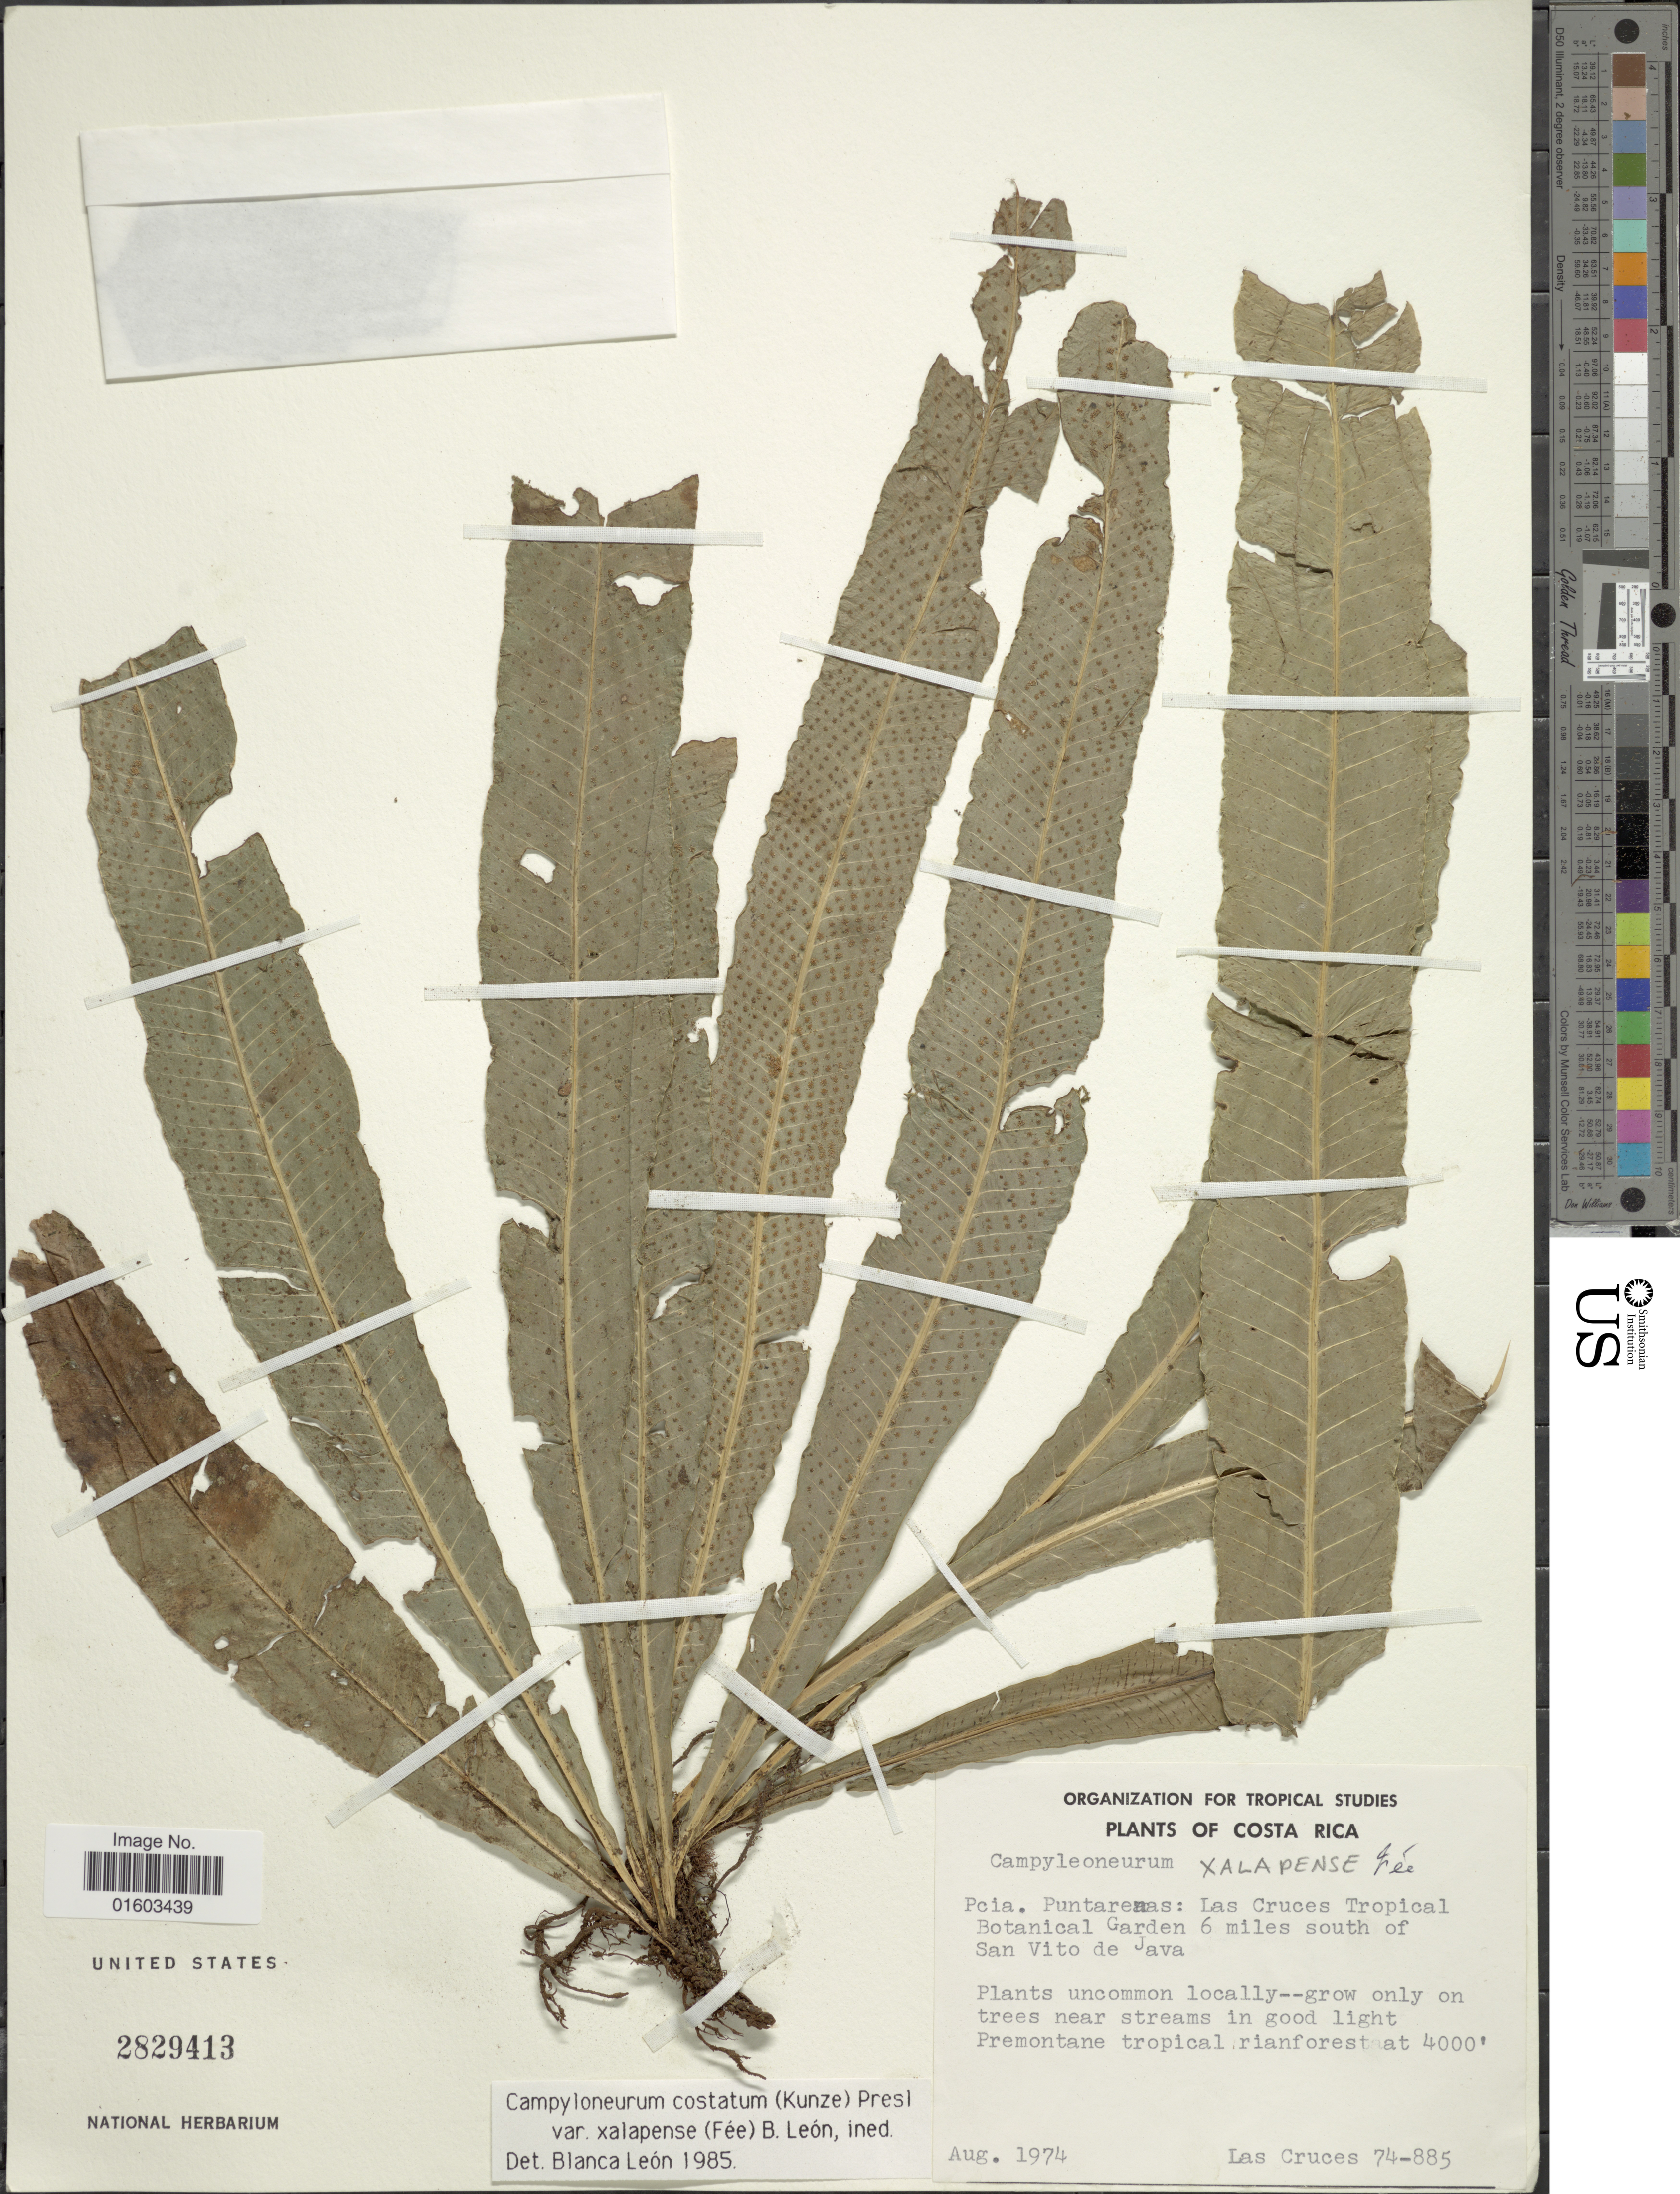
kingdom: Plantae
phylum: Tracheophyta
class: Polypodiopsida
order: Polypodiales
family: Polypodiaceae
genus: Campyloneurum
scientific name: Campyloneurum xalapense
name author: Fée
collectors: Las Cruces Botanical Garden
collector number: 74-885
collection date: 1974-08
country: Costa Rica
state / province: Puntarenas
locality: Pcia. Puntarenas. Las Cruces Tropical Botanical Garden 6 miles south of San Vito de Java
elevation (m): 1219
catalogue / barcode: US 2829413